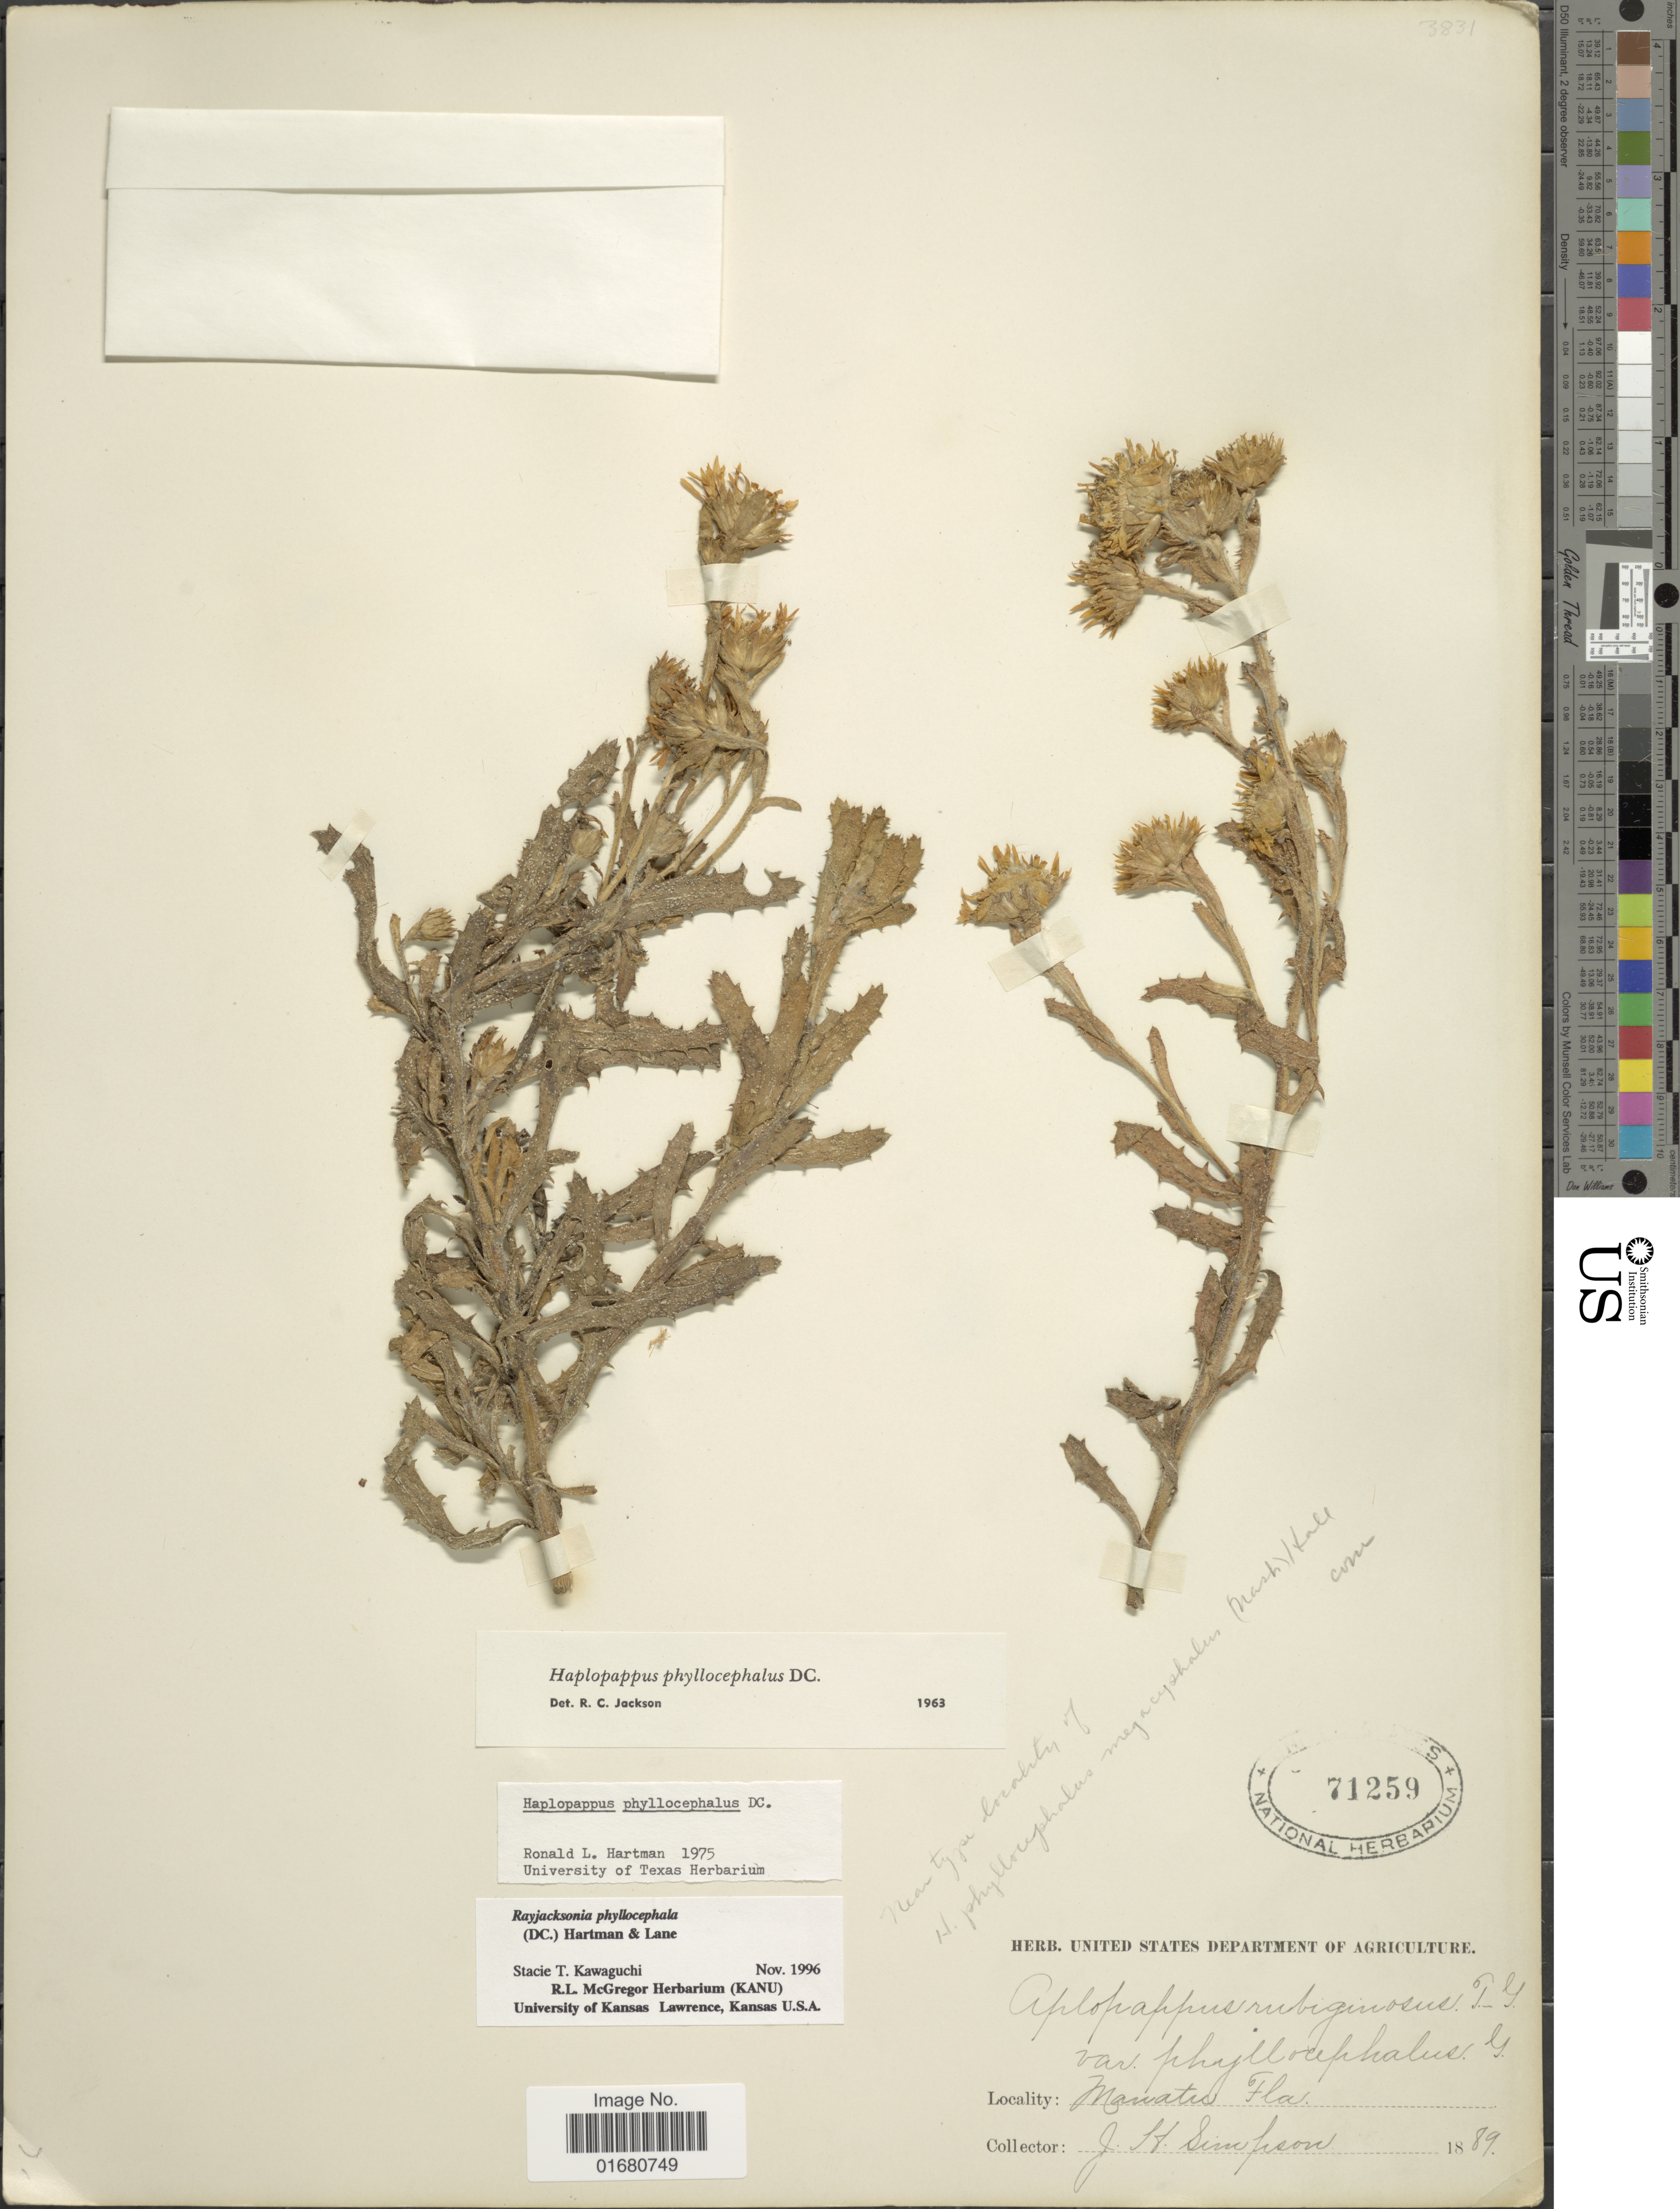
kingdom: Plantae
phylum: Tracheophyta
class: Magnoliopsida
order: Asterales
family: Asteraceae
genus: Rayjacksonia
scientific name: Rayjacksonia phyllocephala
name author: (DC.) R.L. Hartm. & M.A. Lane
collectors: J. H. Simpson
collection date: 1889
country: United States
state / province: Florida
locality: Manatee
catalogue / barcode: US 71259